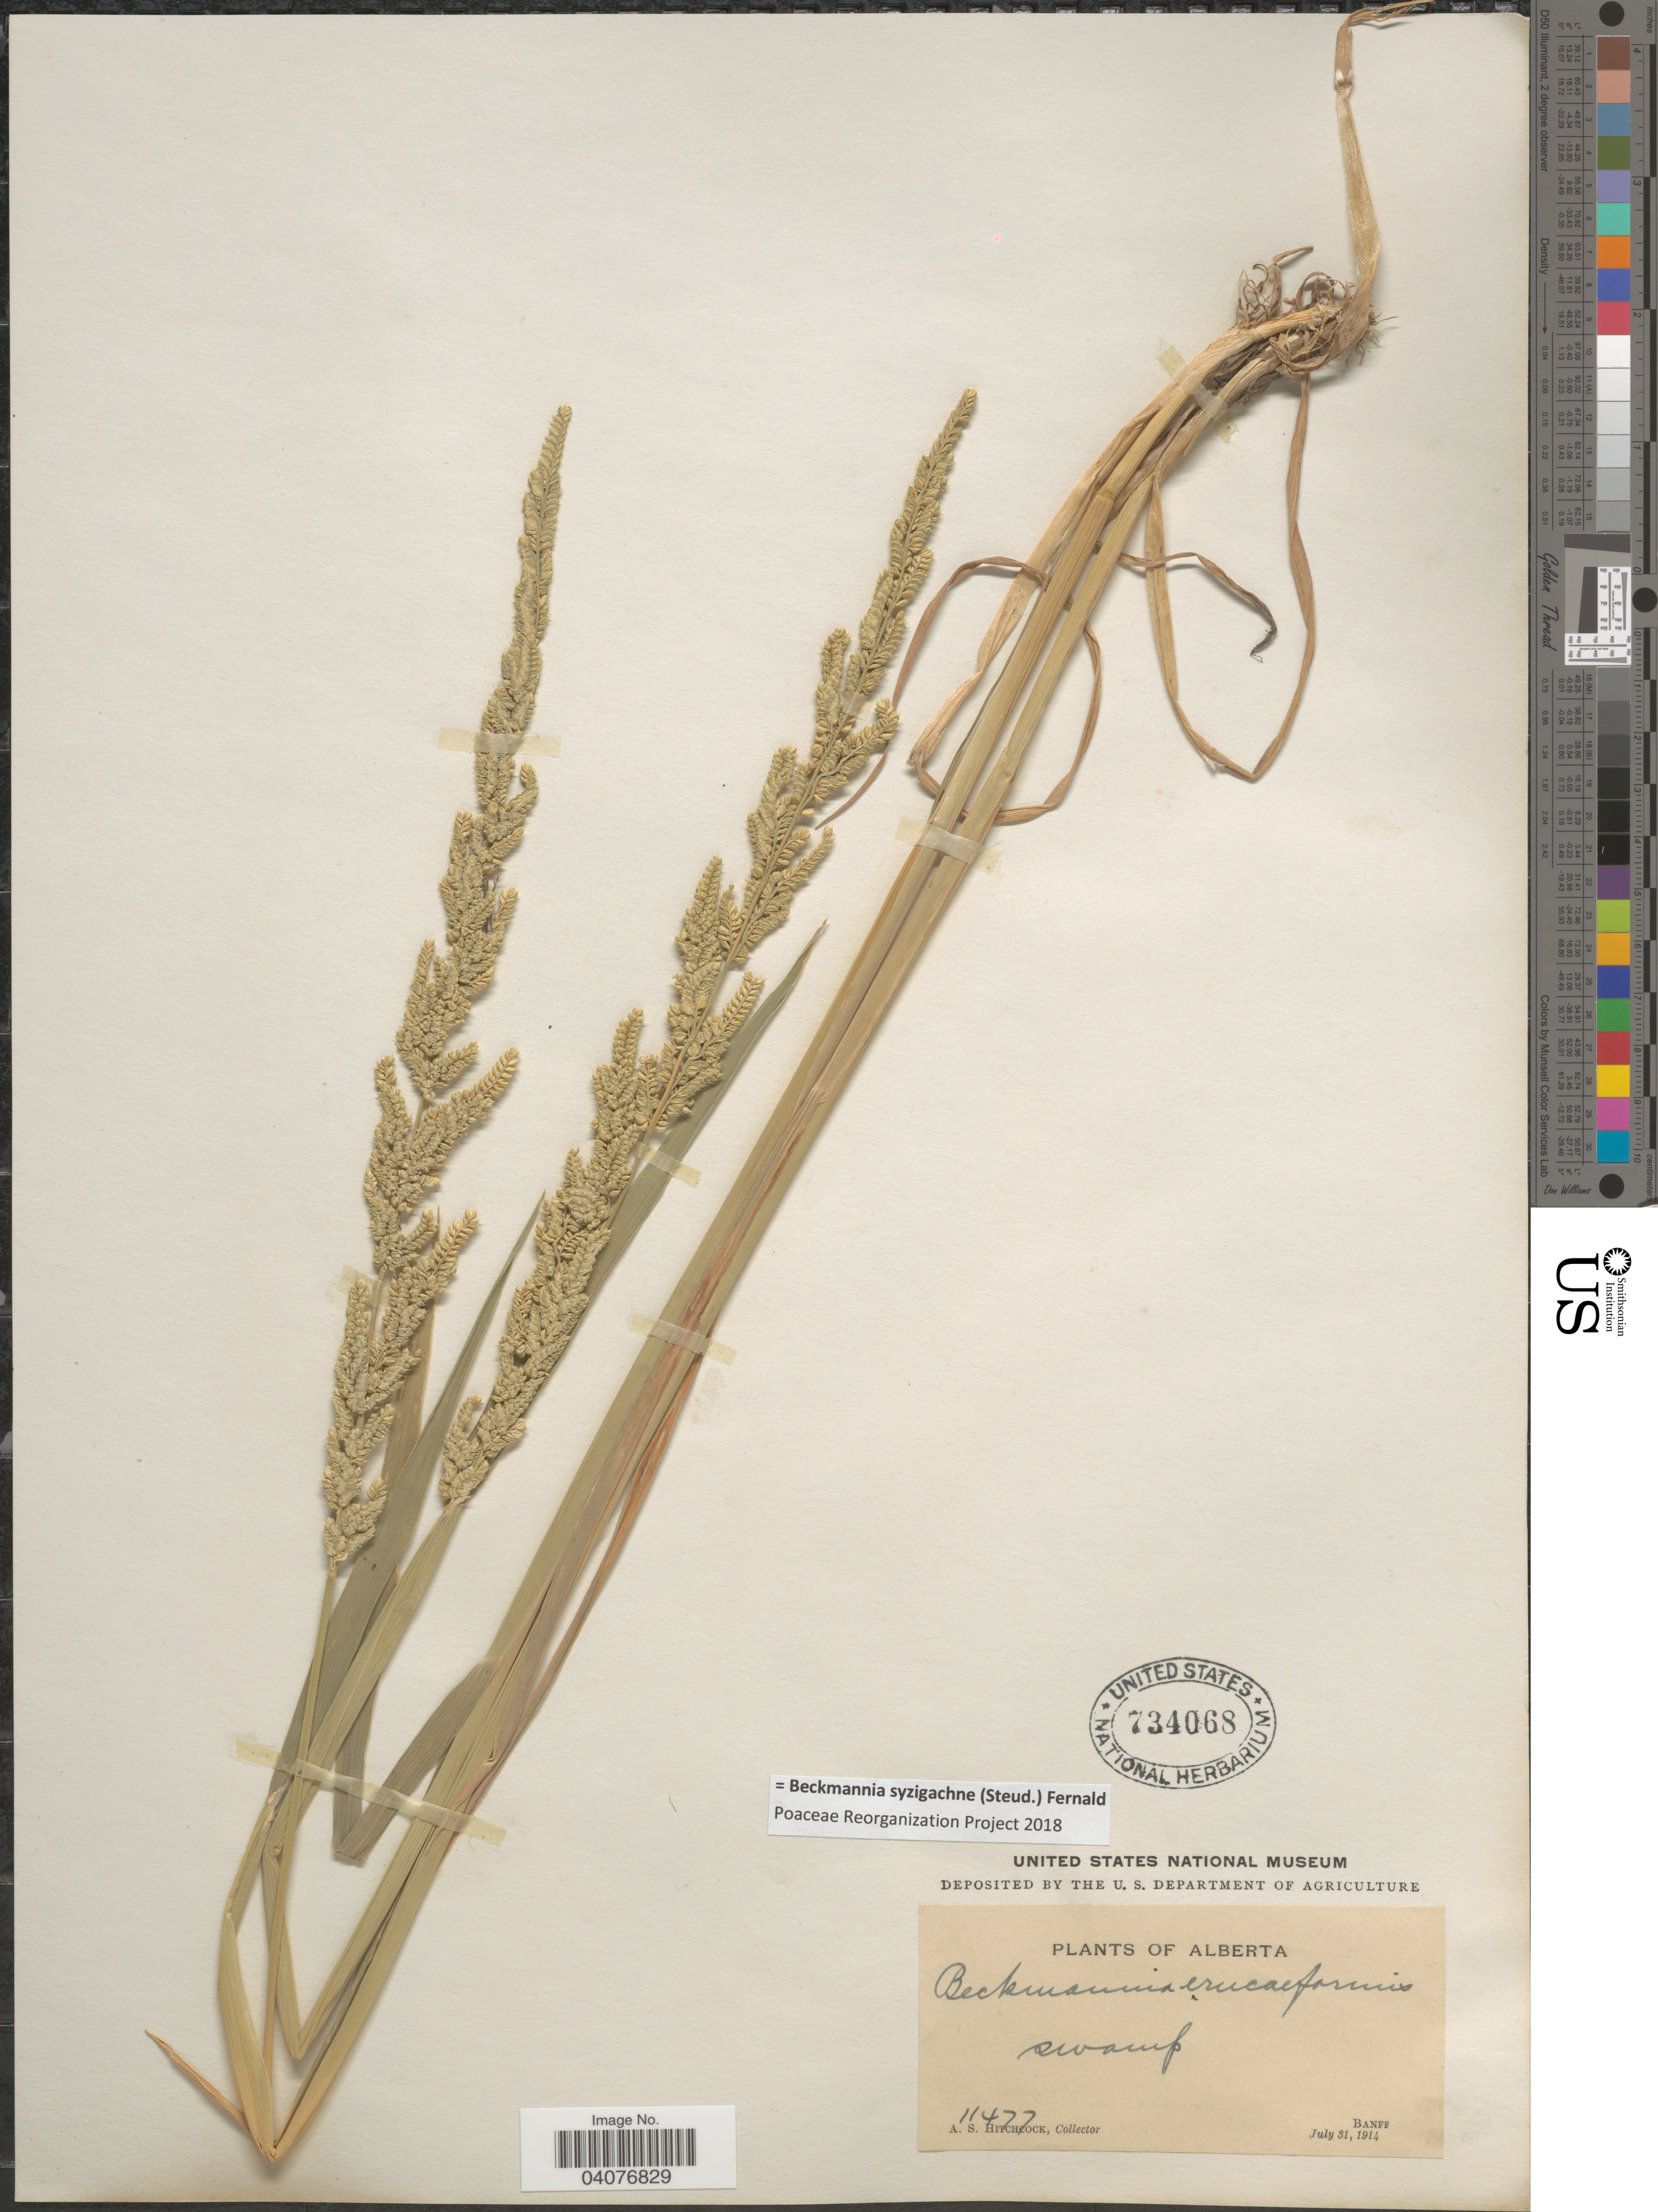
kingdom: Plantae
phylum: Tracheophyta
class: Liliopsida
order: Poales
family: Poaceae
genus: Beckmannia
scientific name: Beckmannia syzigachne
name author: (Steud.) Fernald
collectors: A. S. Hitchcock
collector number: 11477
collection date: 1914-07-31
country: Canada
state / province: Alberta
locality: Swamp. Banff.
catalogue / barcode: US 734068